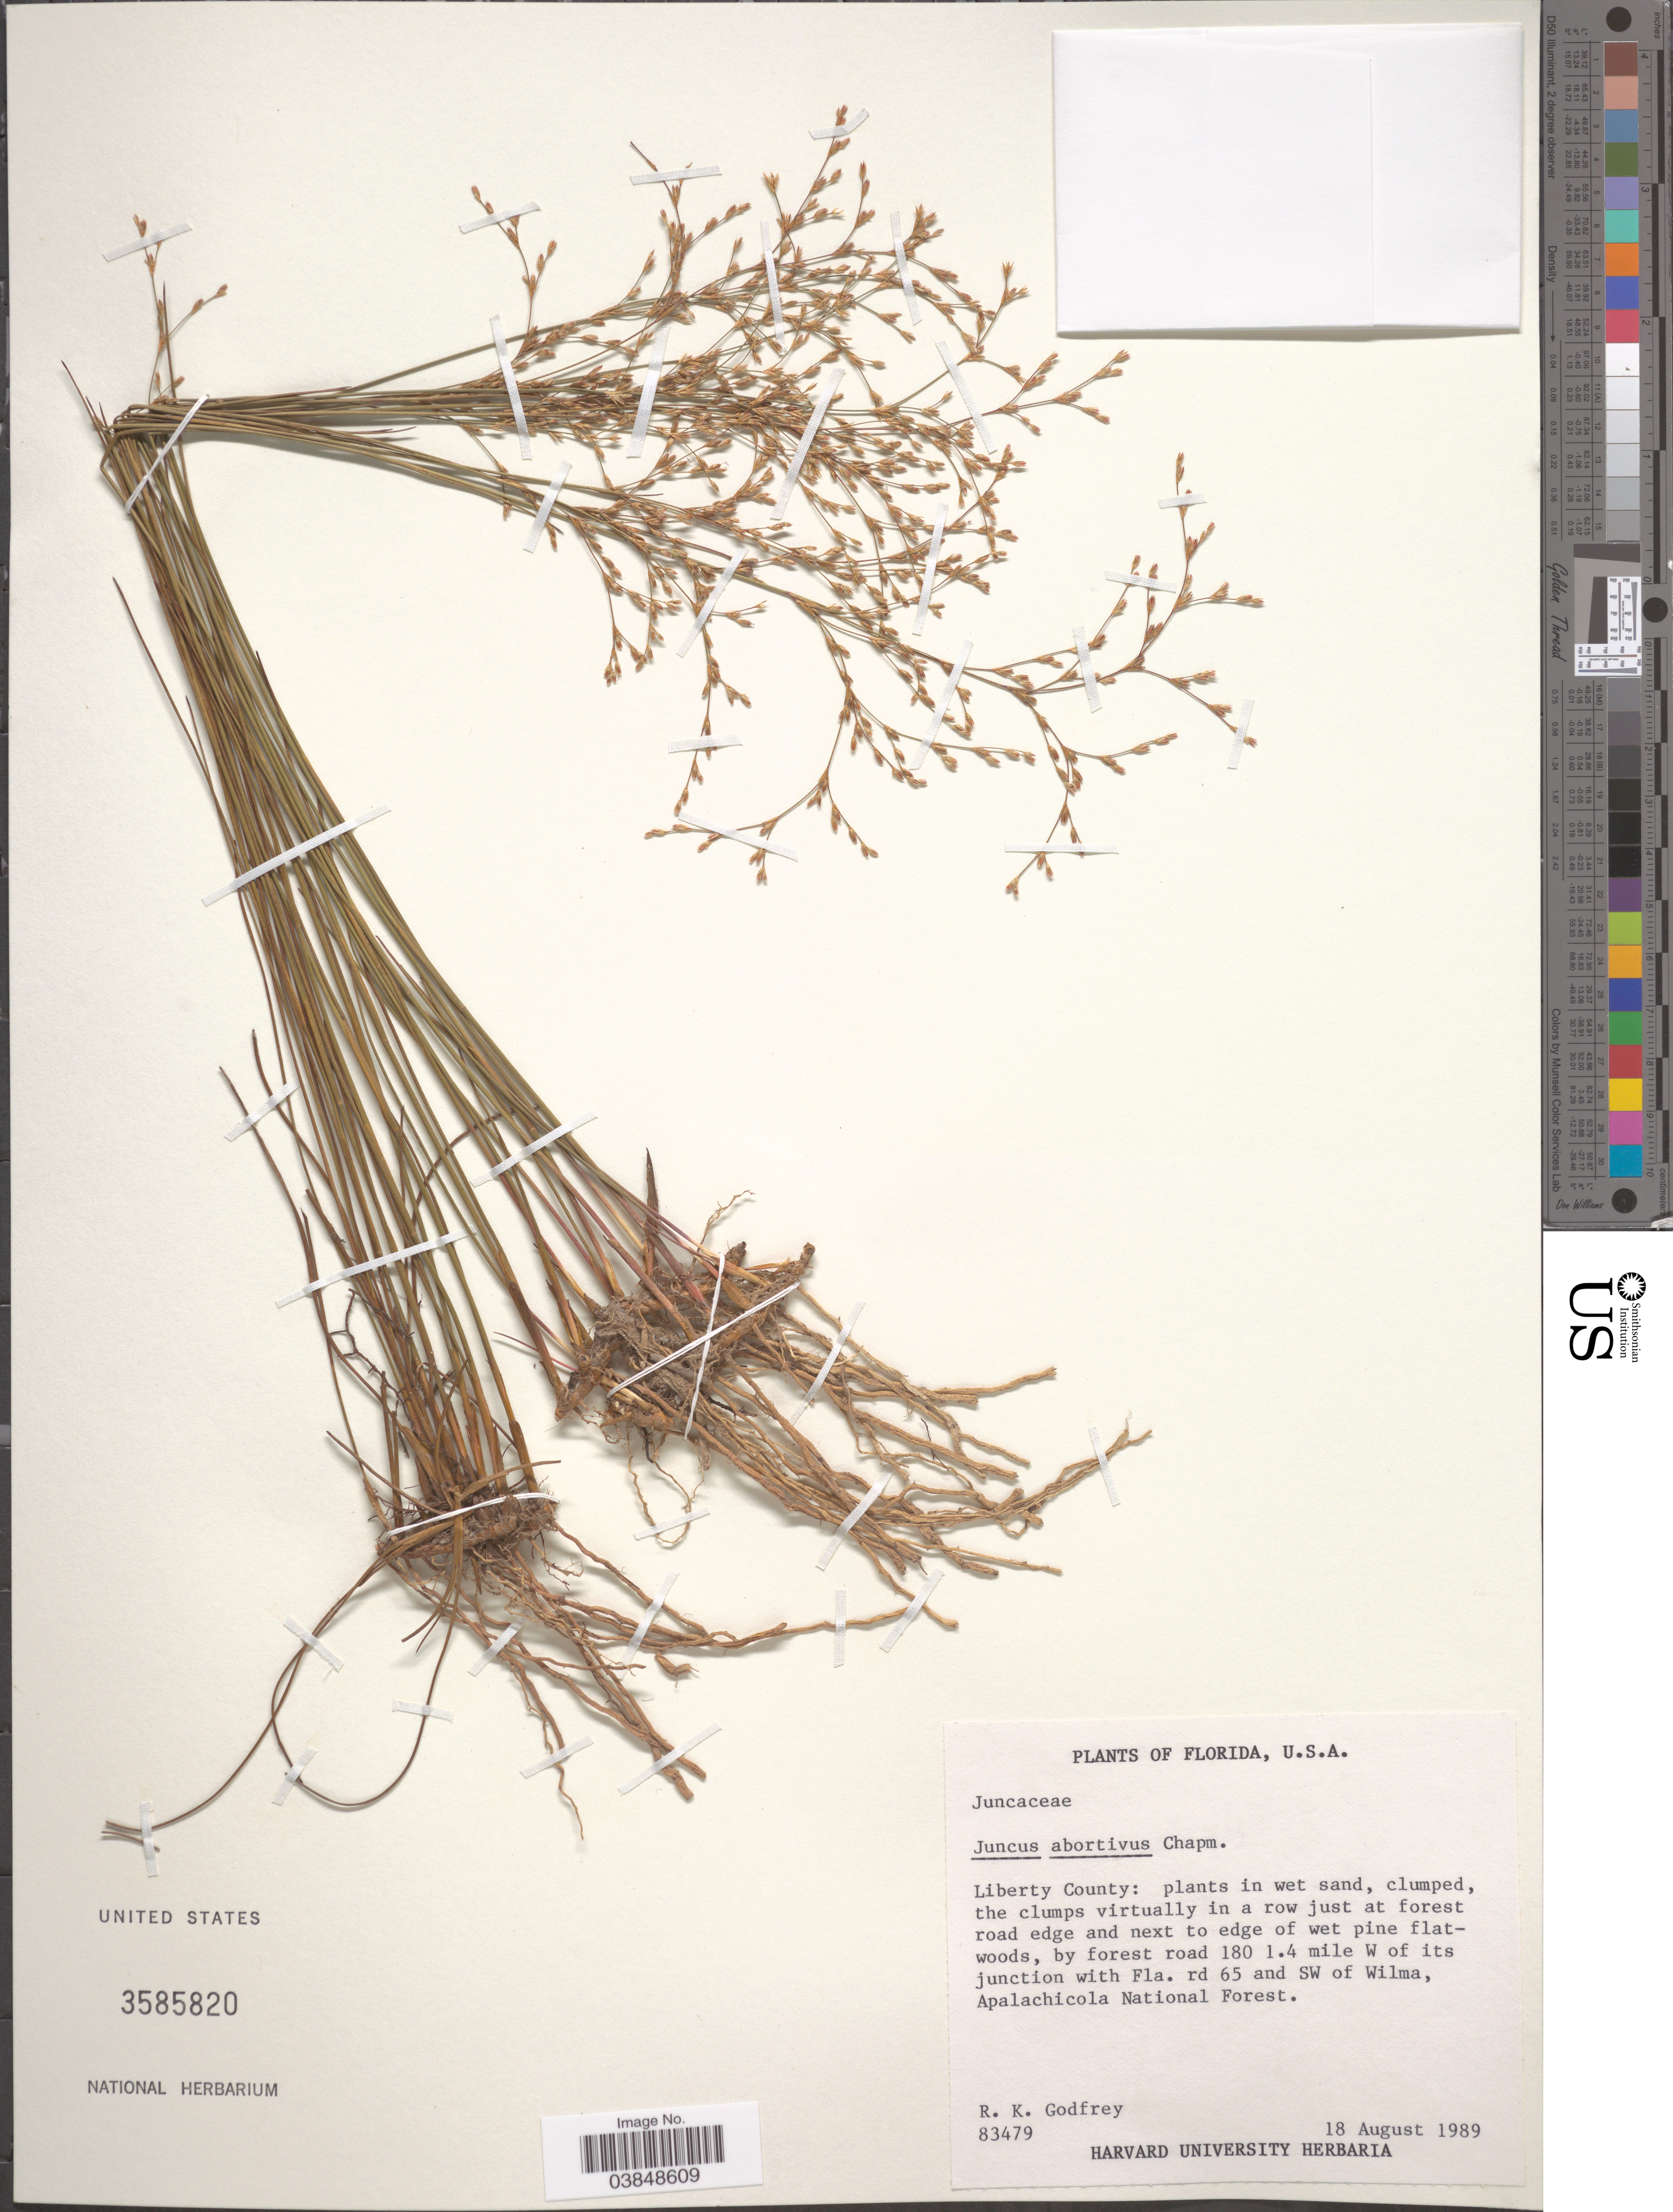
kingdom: Plantae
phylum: Tracheophyta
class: Liliopsida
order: Poales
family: Juncaceae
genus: Juncus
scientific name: Juncus abortivus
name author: Chapm.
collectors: R. K. Godfrey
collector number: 83479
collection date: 1989-08-18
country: United States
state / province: Florida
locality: Liberty County: At forest edge and next to edge of wet pine flatwoods, by forest road 180 1.4 mile W of its junction with Fla. rd 65 and SW of Wilma, Apalachicola National Forest.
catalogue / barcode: US 3585820